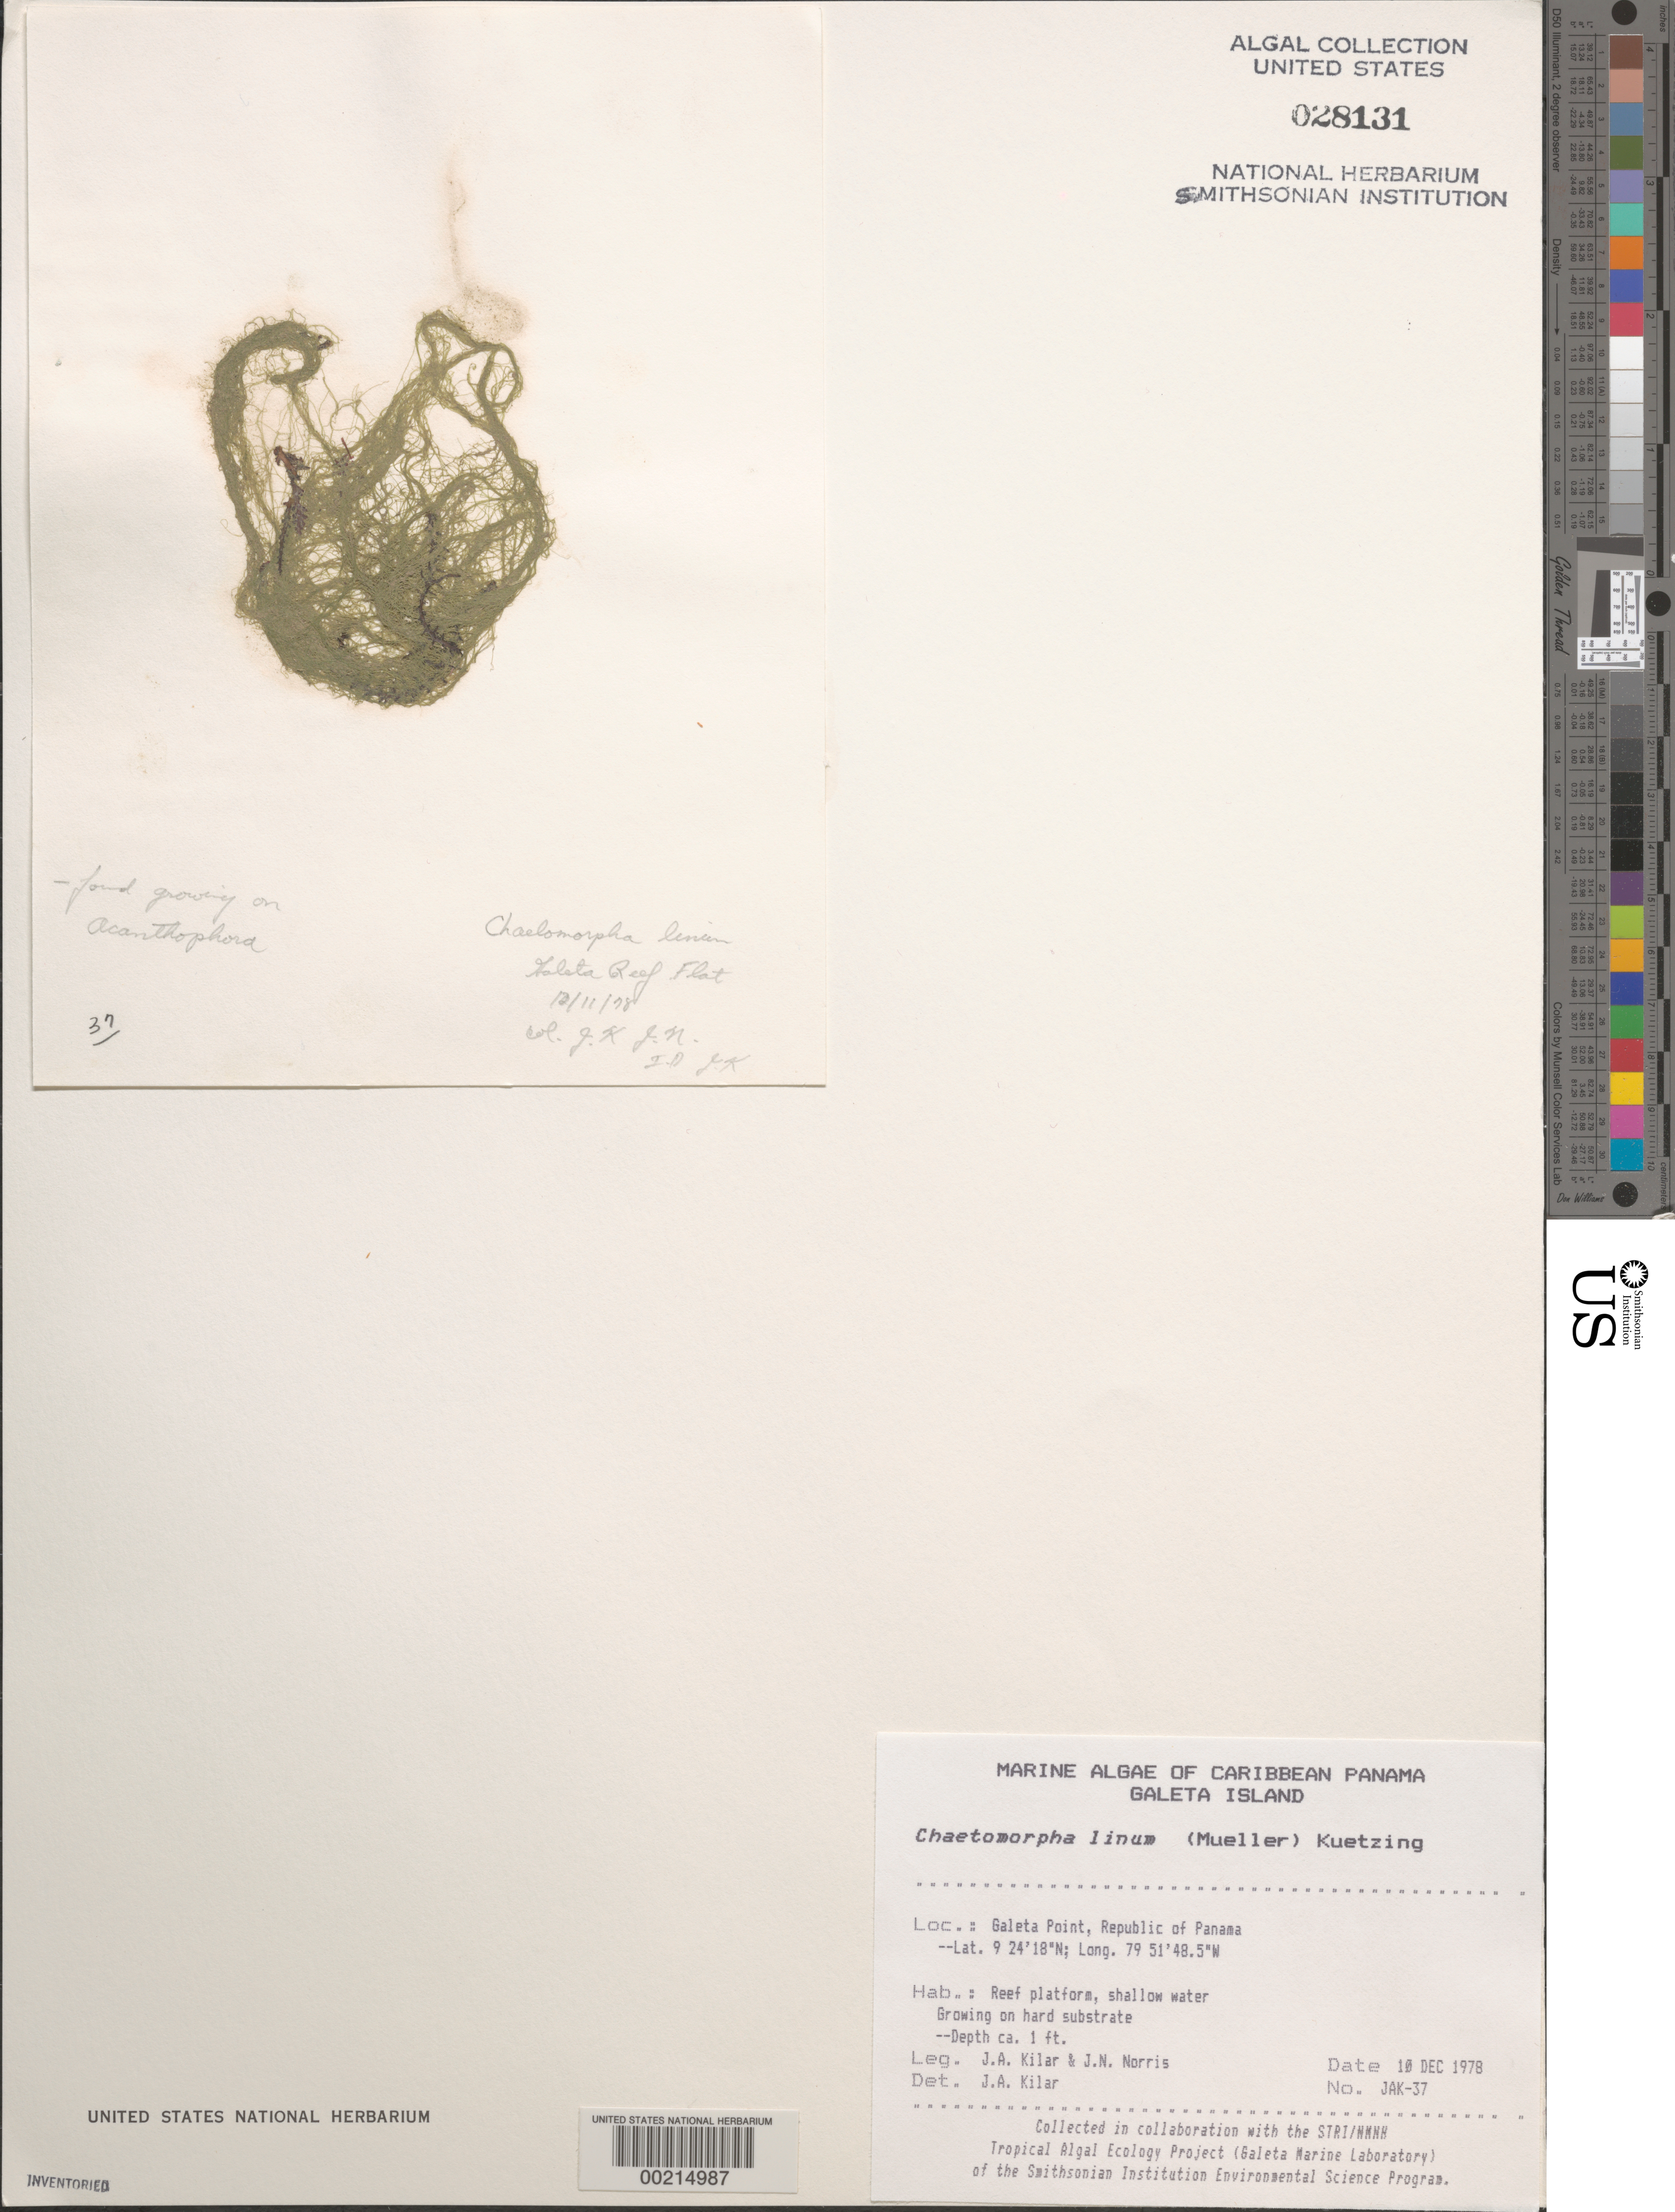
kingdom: Plantae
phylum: Chlorophyta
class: Ulvophyceae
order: Cladophorales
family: Cladophoraceae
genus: Chaetomorpha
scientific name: Chaetomorpha linum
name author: (O.F. Muell.) Kütz.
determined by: Kilar, J. A.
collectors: J. A. Kilar & J. N. Norris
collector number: JAK-37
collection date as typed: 10 Dec 1978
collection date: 1978-12-10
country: Panama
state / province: Colón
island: Galeta Island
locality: Galeta Point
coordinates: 9 24' 18" N, 79 51' 48.5" W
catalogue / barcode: US 28131